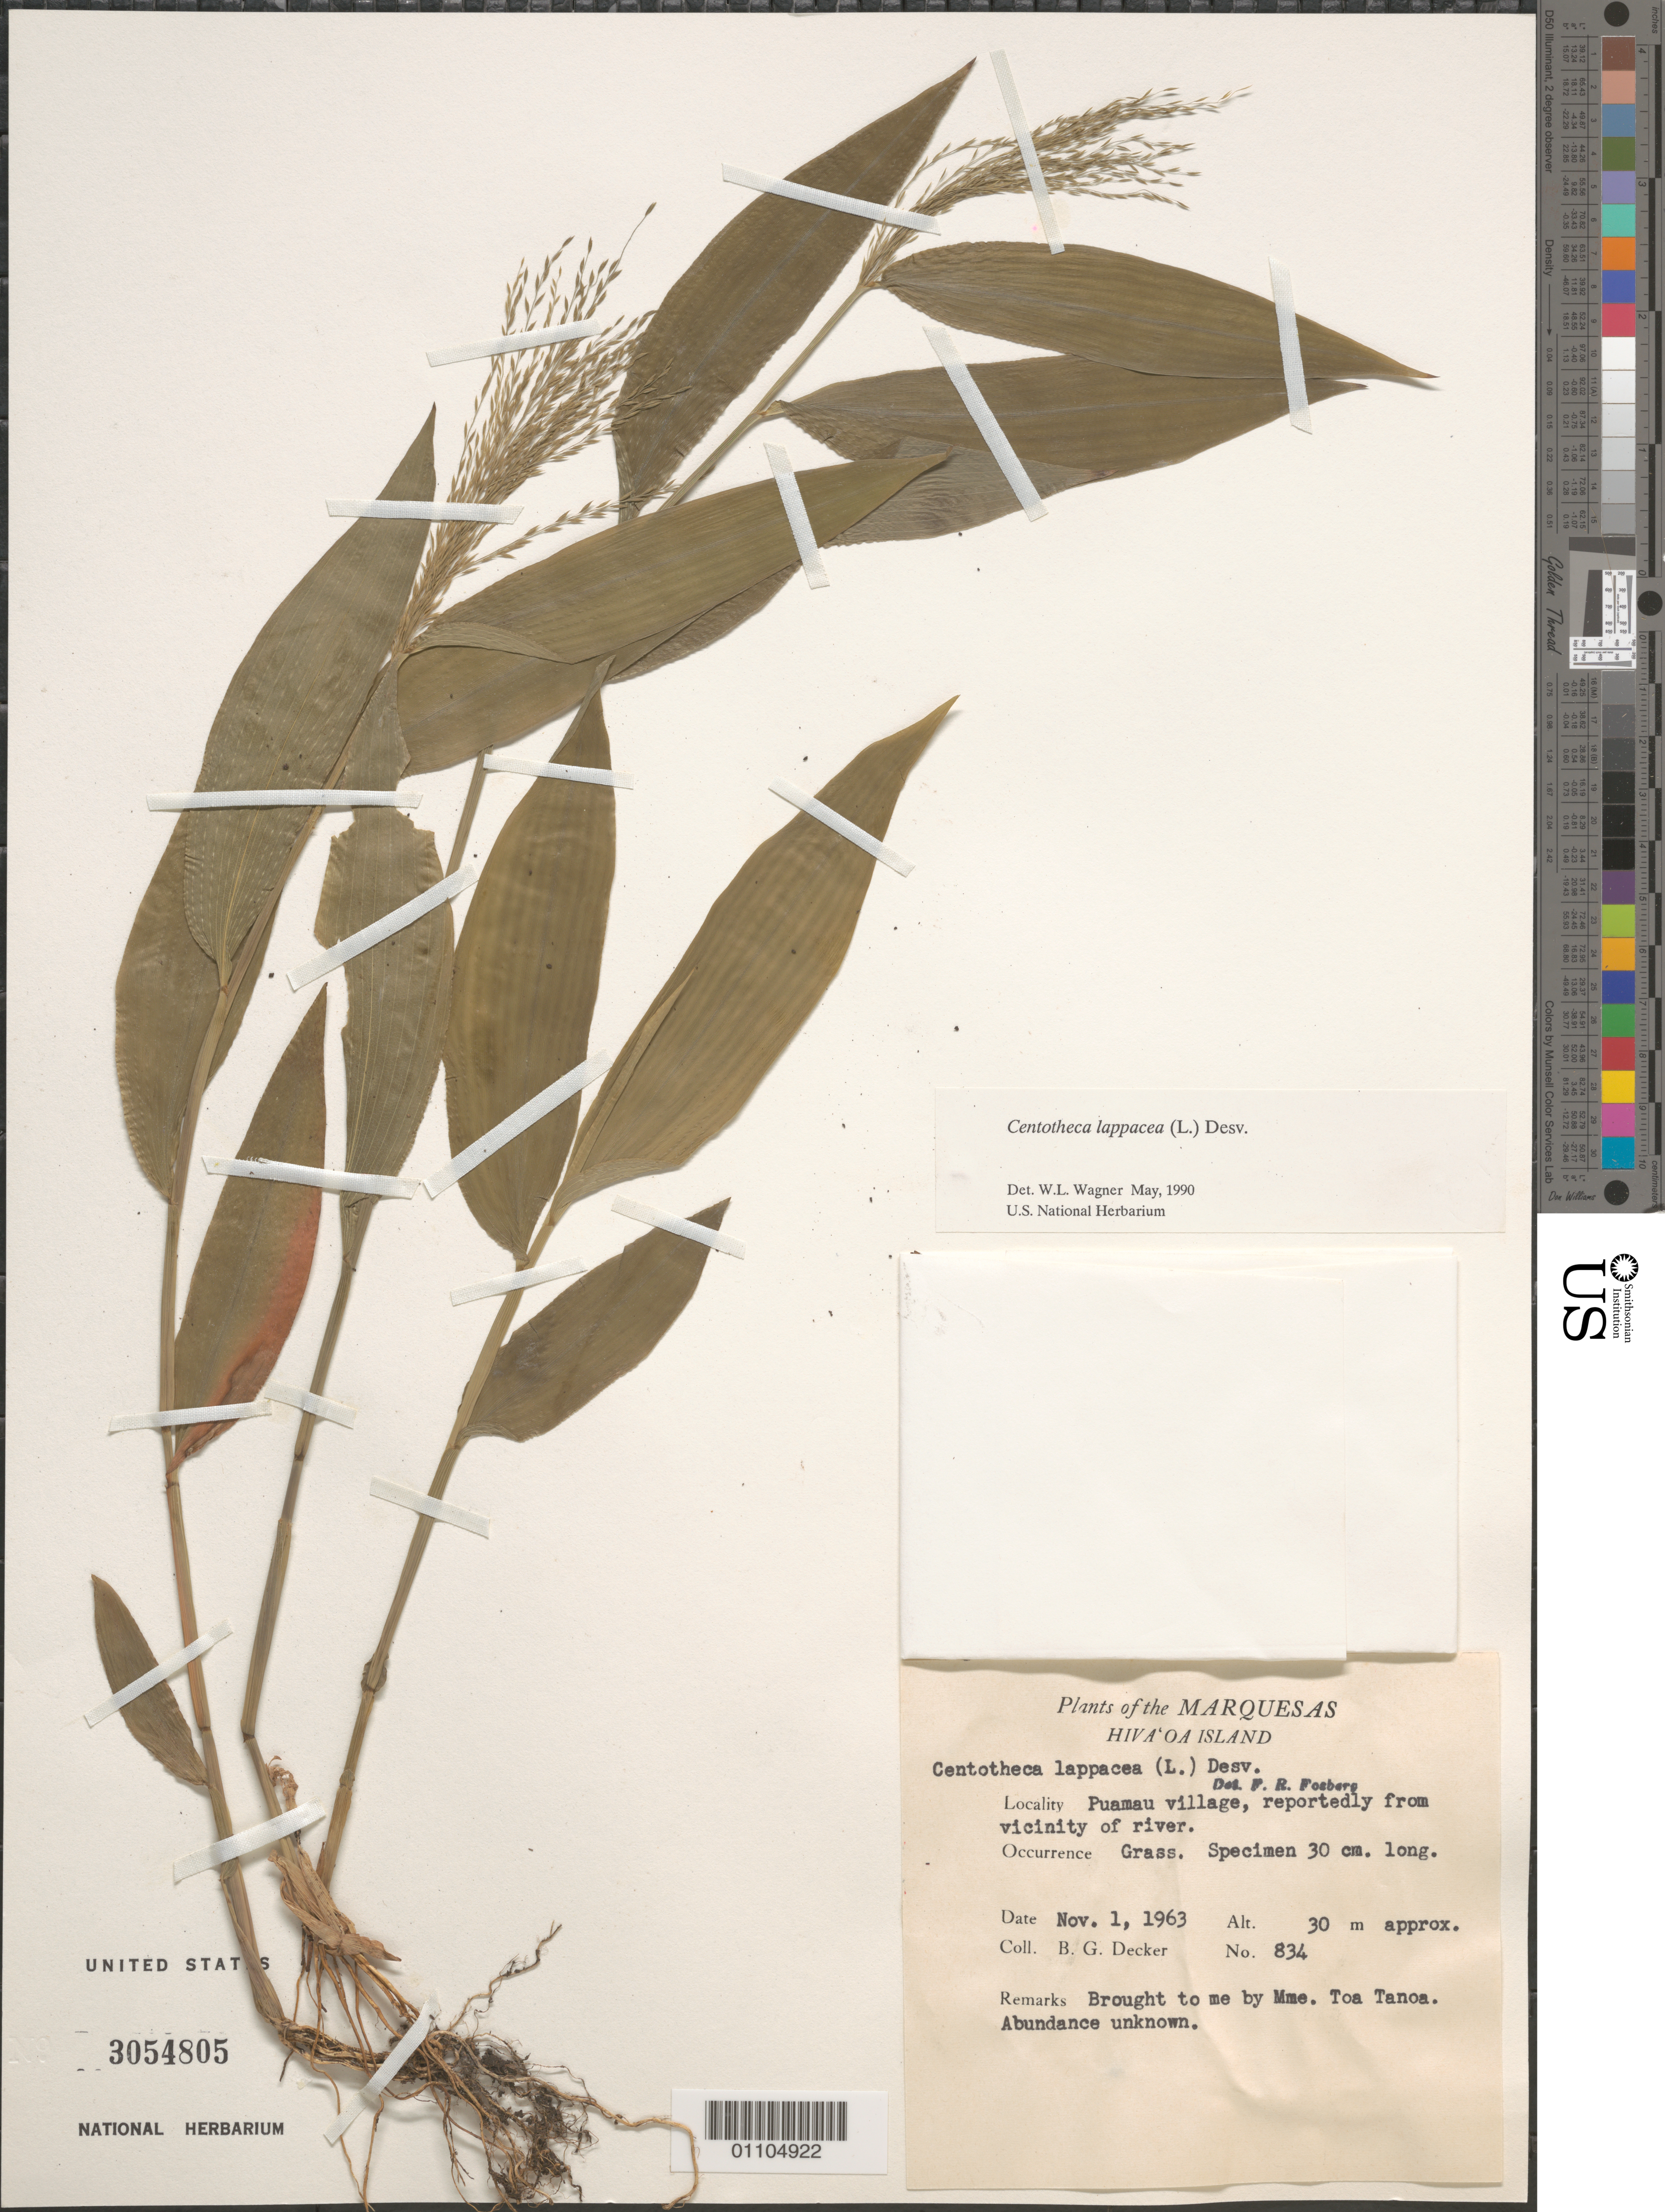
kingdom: Plantae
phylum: Tracheophyta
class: Liliopsida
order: Poales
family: Poaceae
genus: Centotheca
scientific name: Centotheca lappacea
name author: (L.) Desv.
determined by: Wagner, W. L., (BOT), Smithsonian Institution - National Museum of Natural History (UNITED STATES)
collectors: B. G. Decker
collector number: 834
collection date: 1963-11-01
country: French Polynesia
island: Hiva Oa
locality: Puamau village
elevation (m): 30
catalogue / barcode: US 3054805